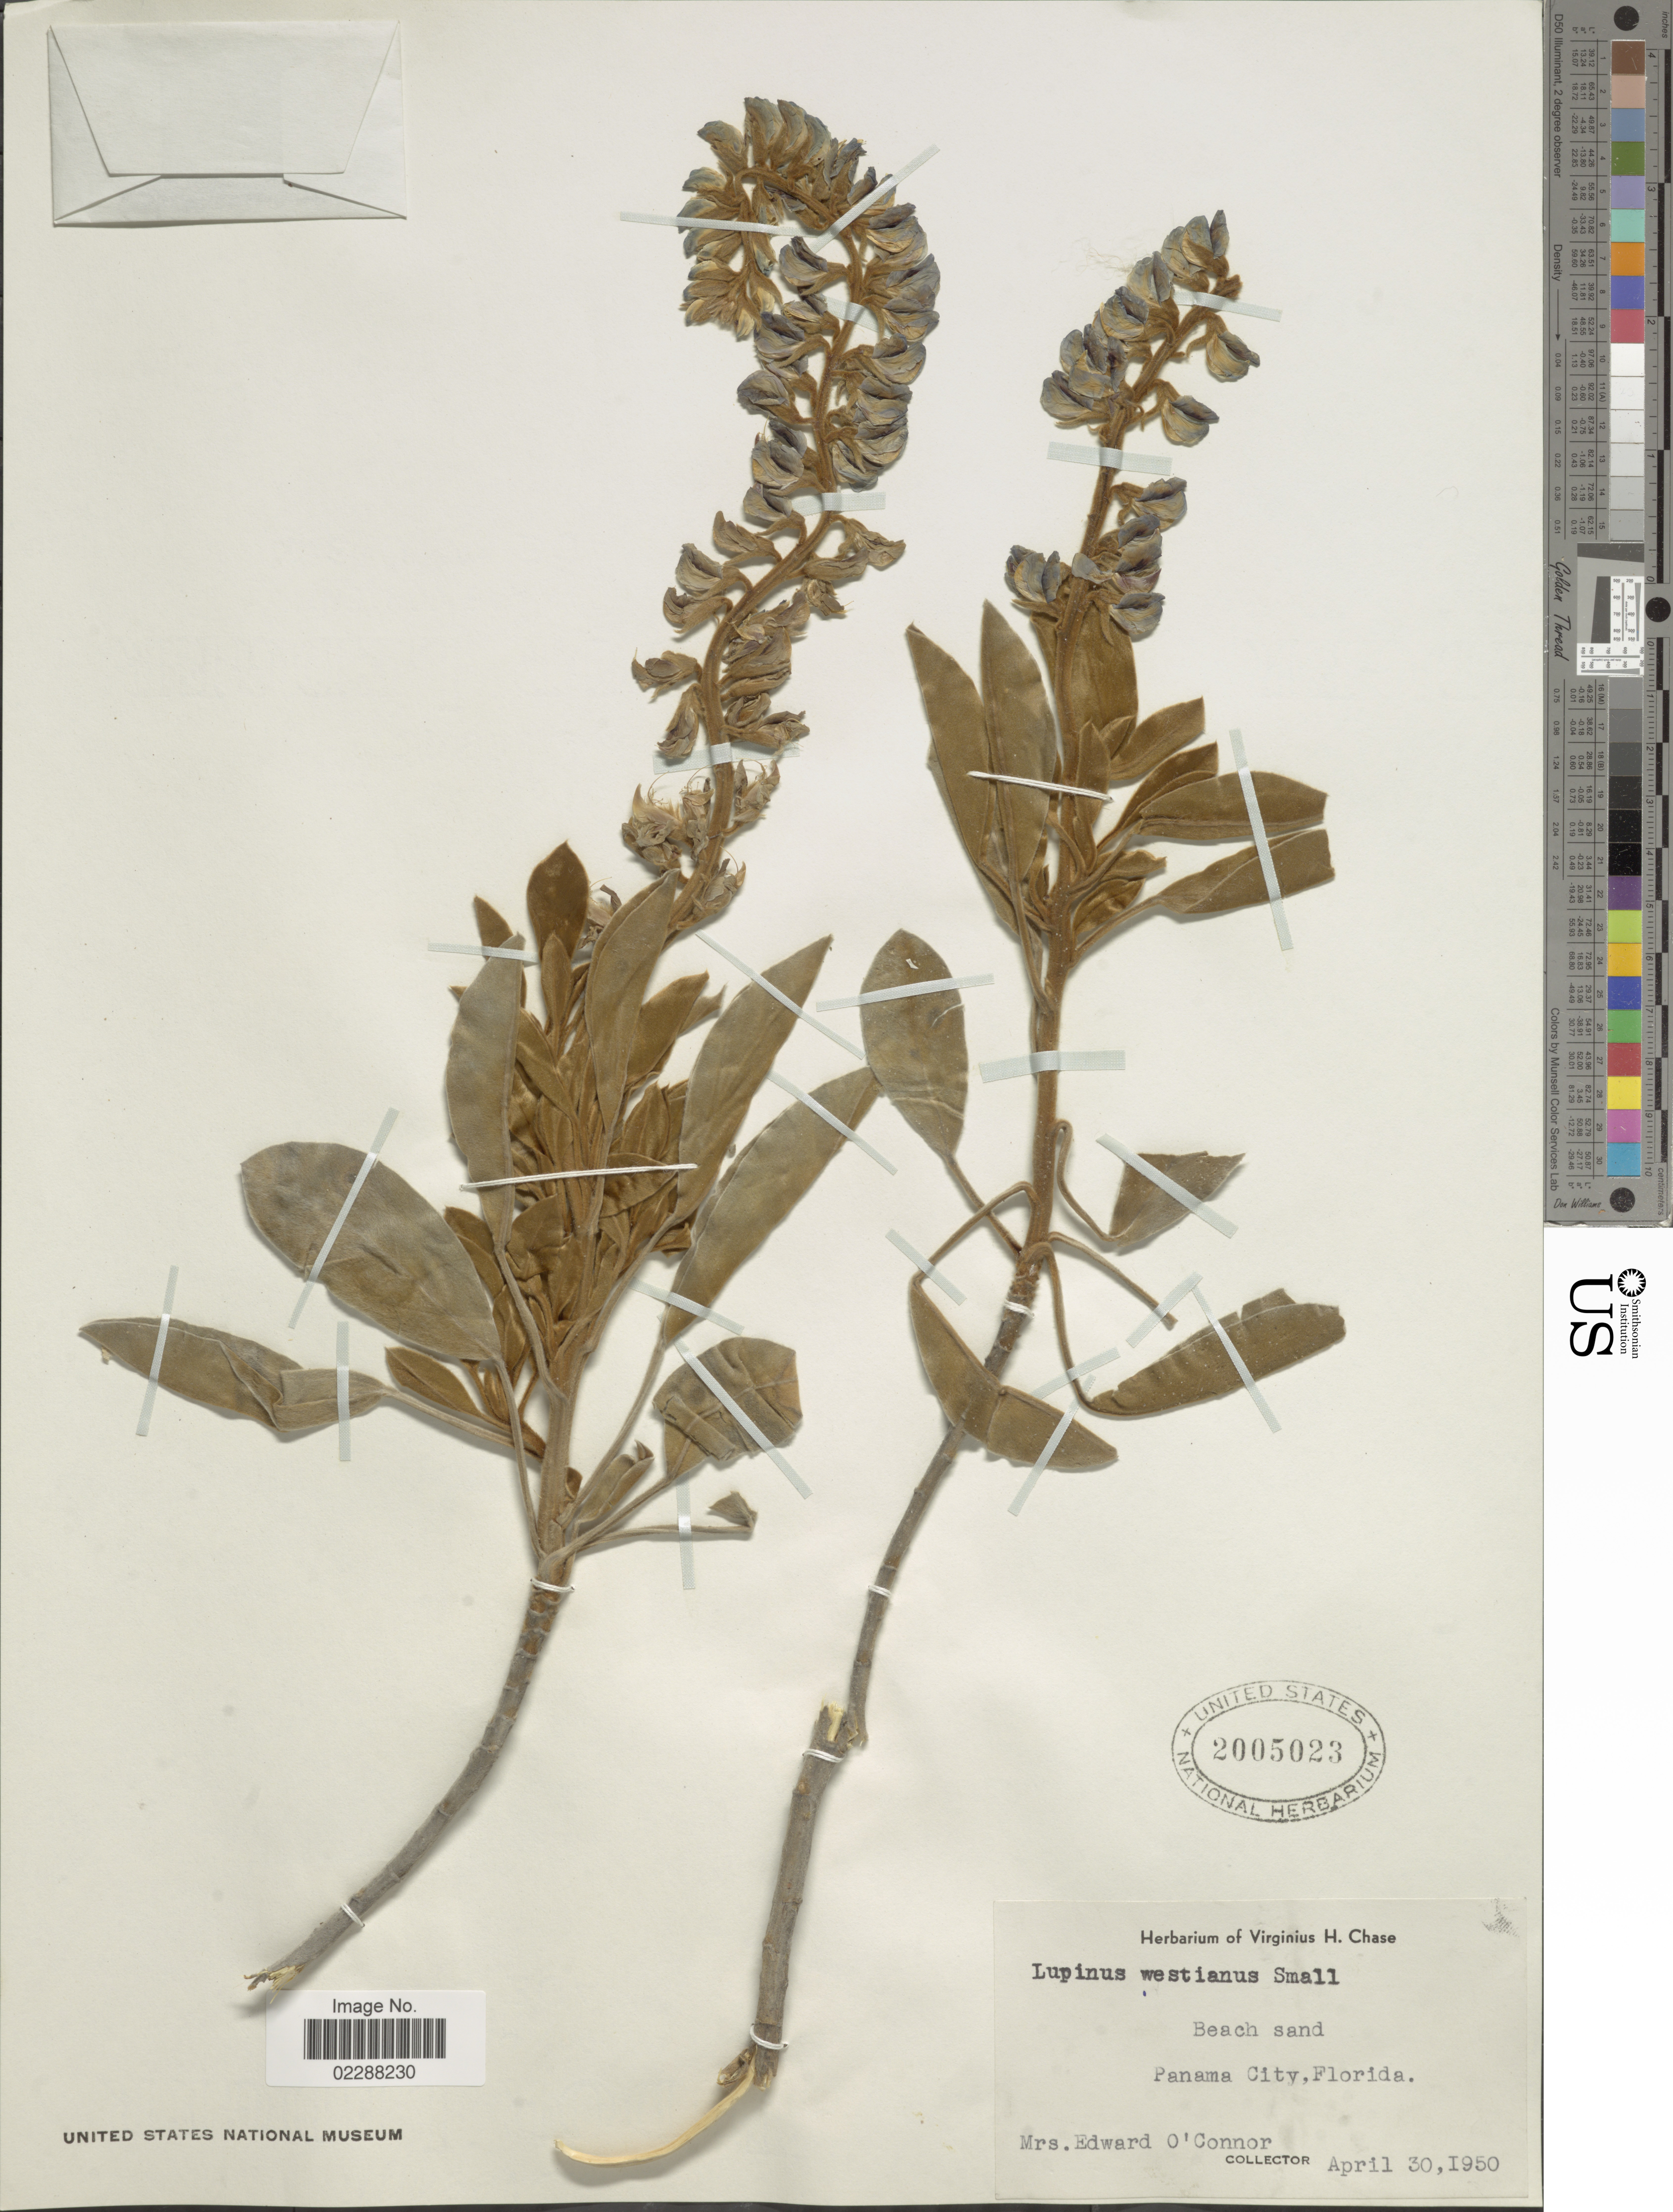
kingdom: Plantae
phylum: Tracheophyta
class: Magnoliopsida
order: Fabales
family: Fabaceae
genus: Lupinus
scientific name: Lupinus westianus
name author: Small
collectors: E. O'Connor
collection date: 1950-04-30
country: United States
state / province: Florida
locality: Beach sand, Panama City, Florida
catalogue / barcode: US 2005023